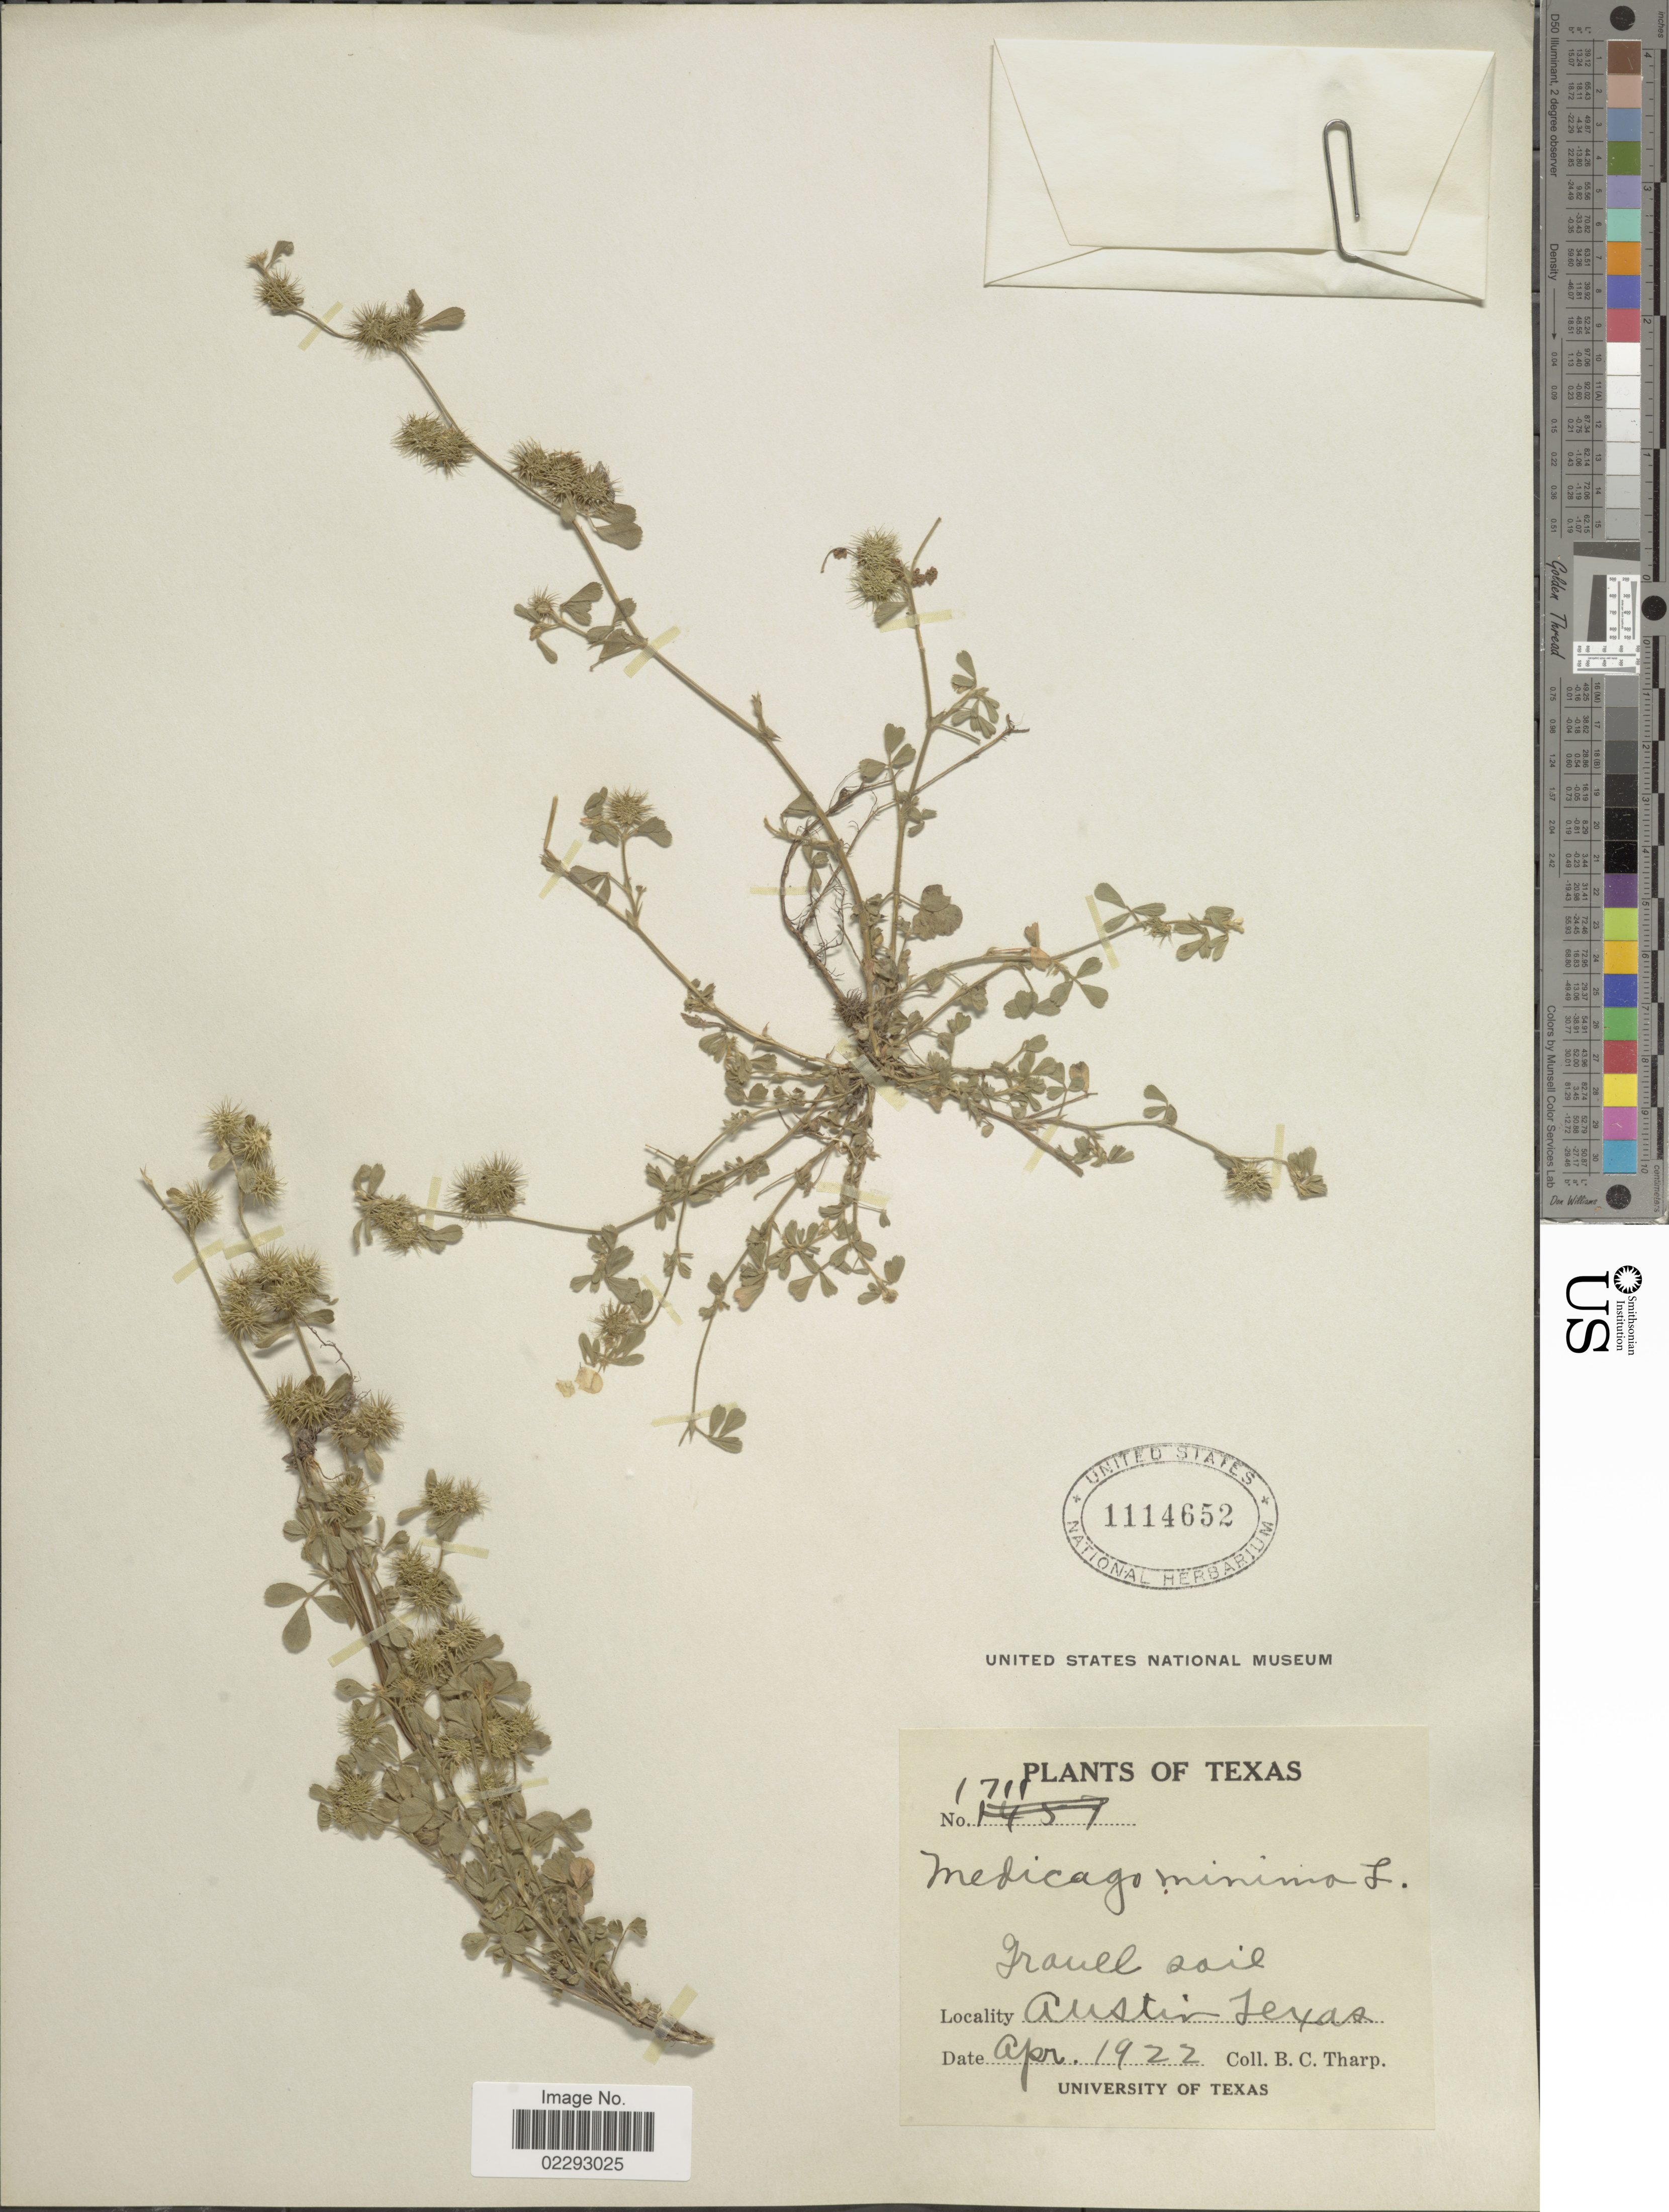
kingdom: Plantae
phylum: Tracheophyta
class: Magnoliopsida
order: Fabales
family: Fabaceae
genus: Medicago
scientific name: Medicago minima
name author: Lam.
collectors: B. C. Tharp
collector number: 1711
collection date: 1922-04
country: United States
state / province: Texas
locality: Austin Texas,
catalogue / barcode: US 114652